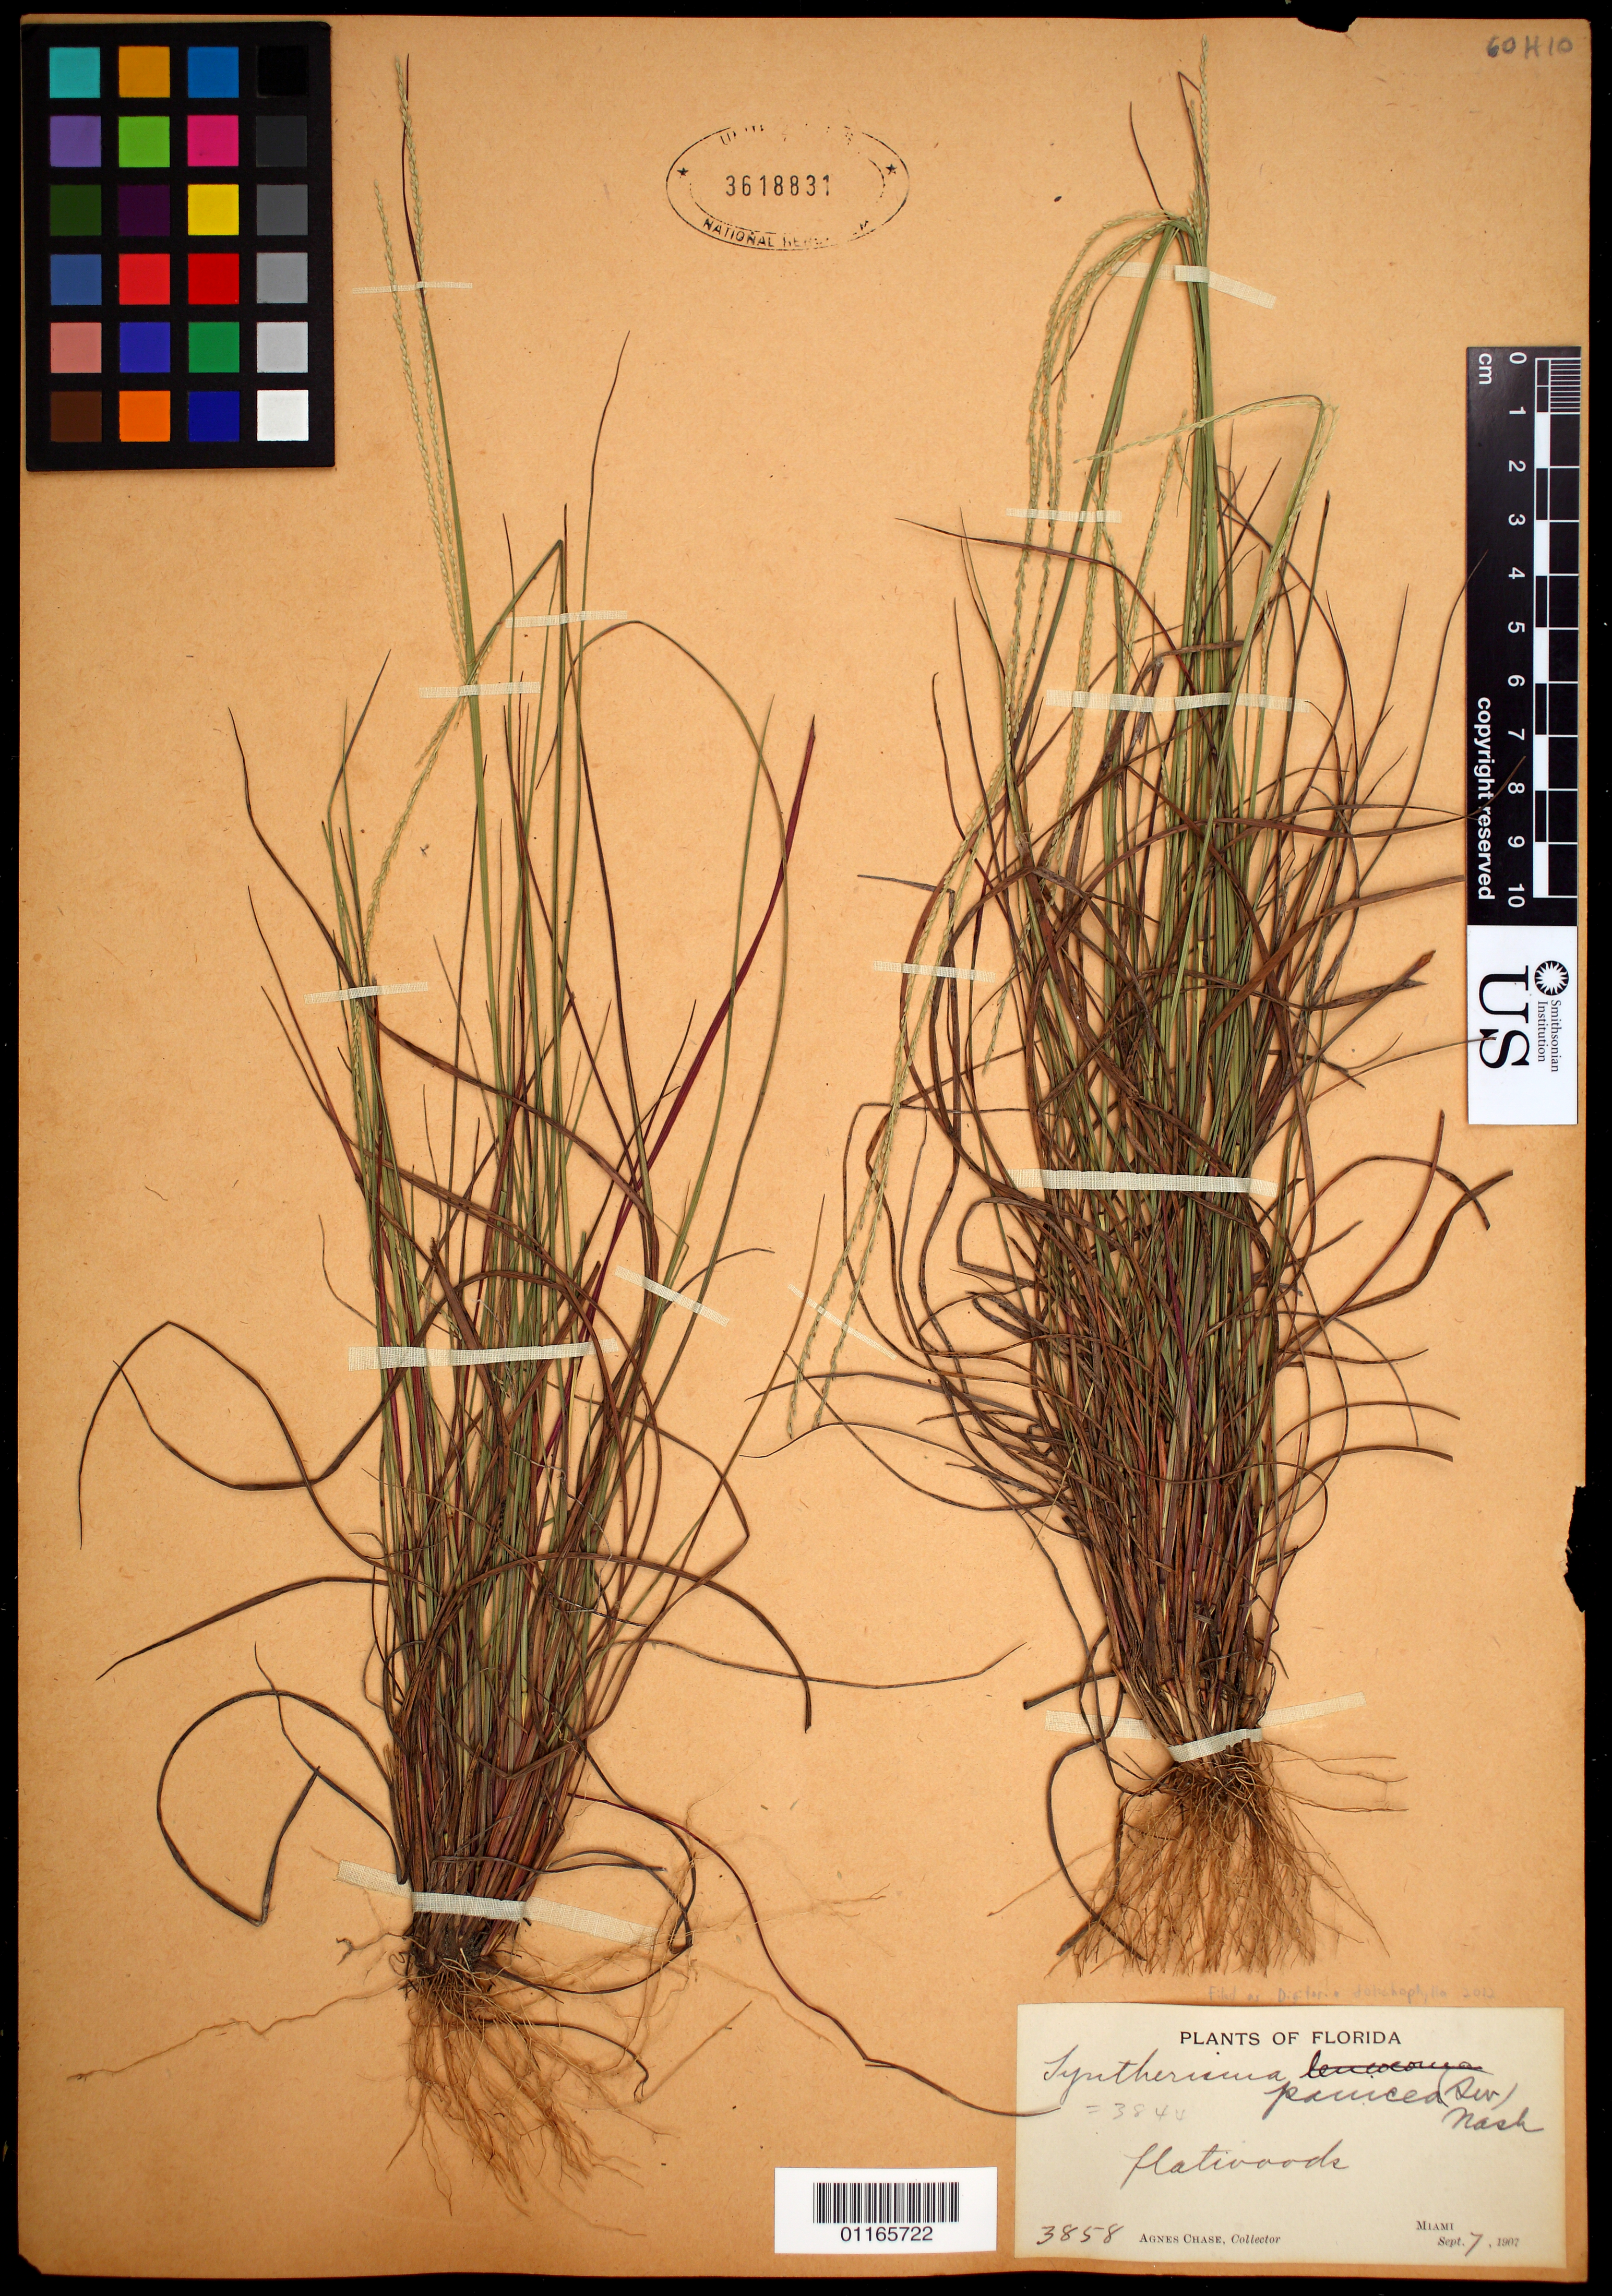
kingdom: Plantae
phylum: Tracheophyta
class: Liliopsida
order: Poales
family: Poaceae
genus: Digitaria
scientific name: Digitaria dolichophylla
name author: Henr.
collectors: A. Chase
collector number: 3858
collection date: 1907-09-07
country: United States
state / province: Florida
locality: Miami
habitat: flatwoods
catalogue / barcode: US 3618831